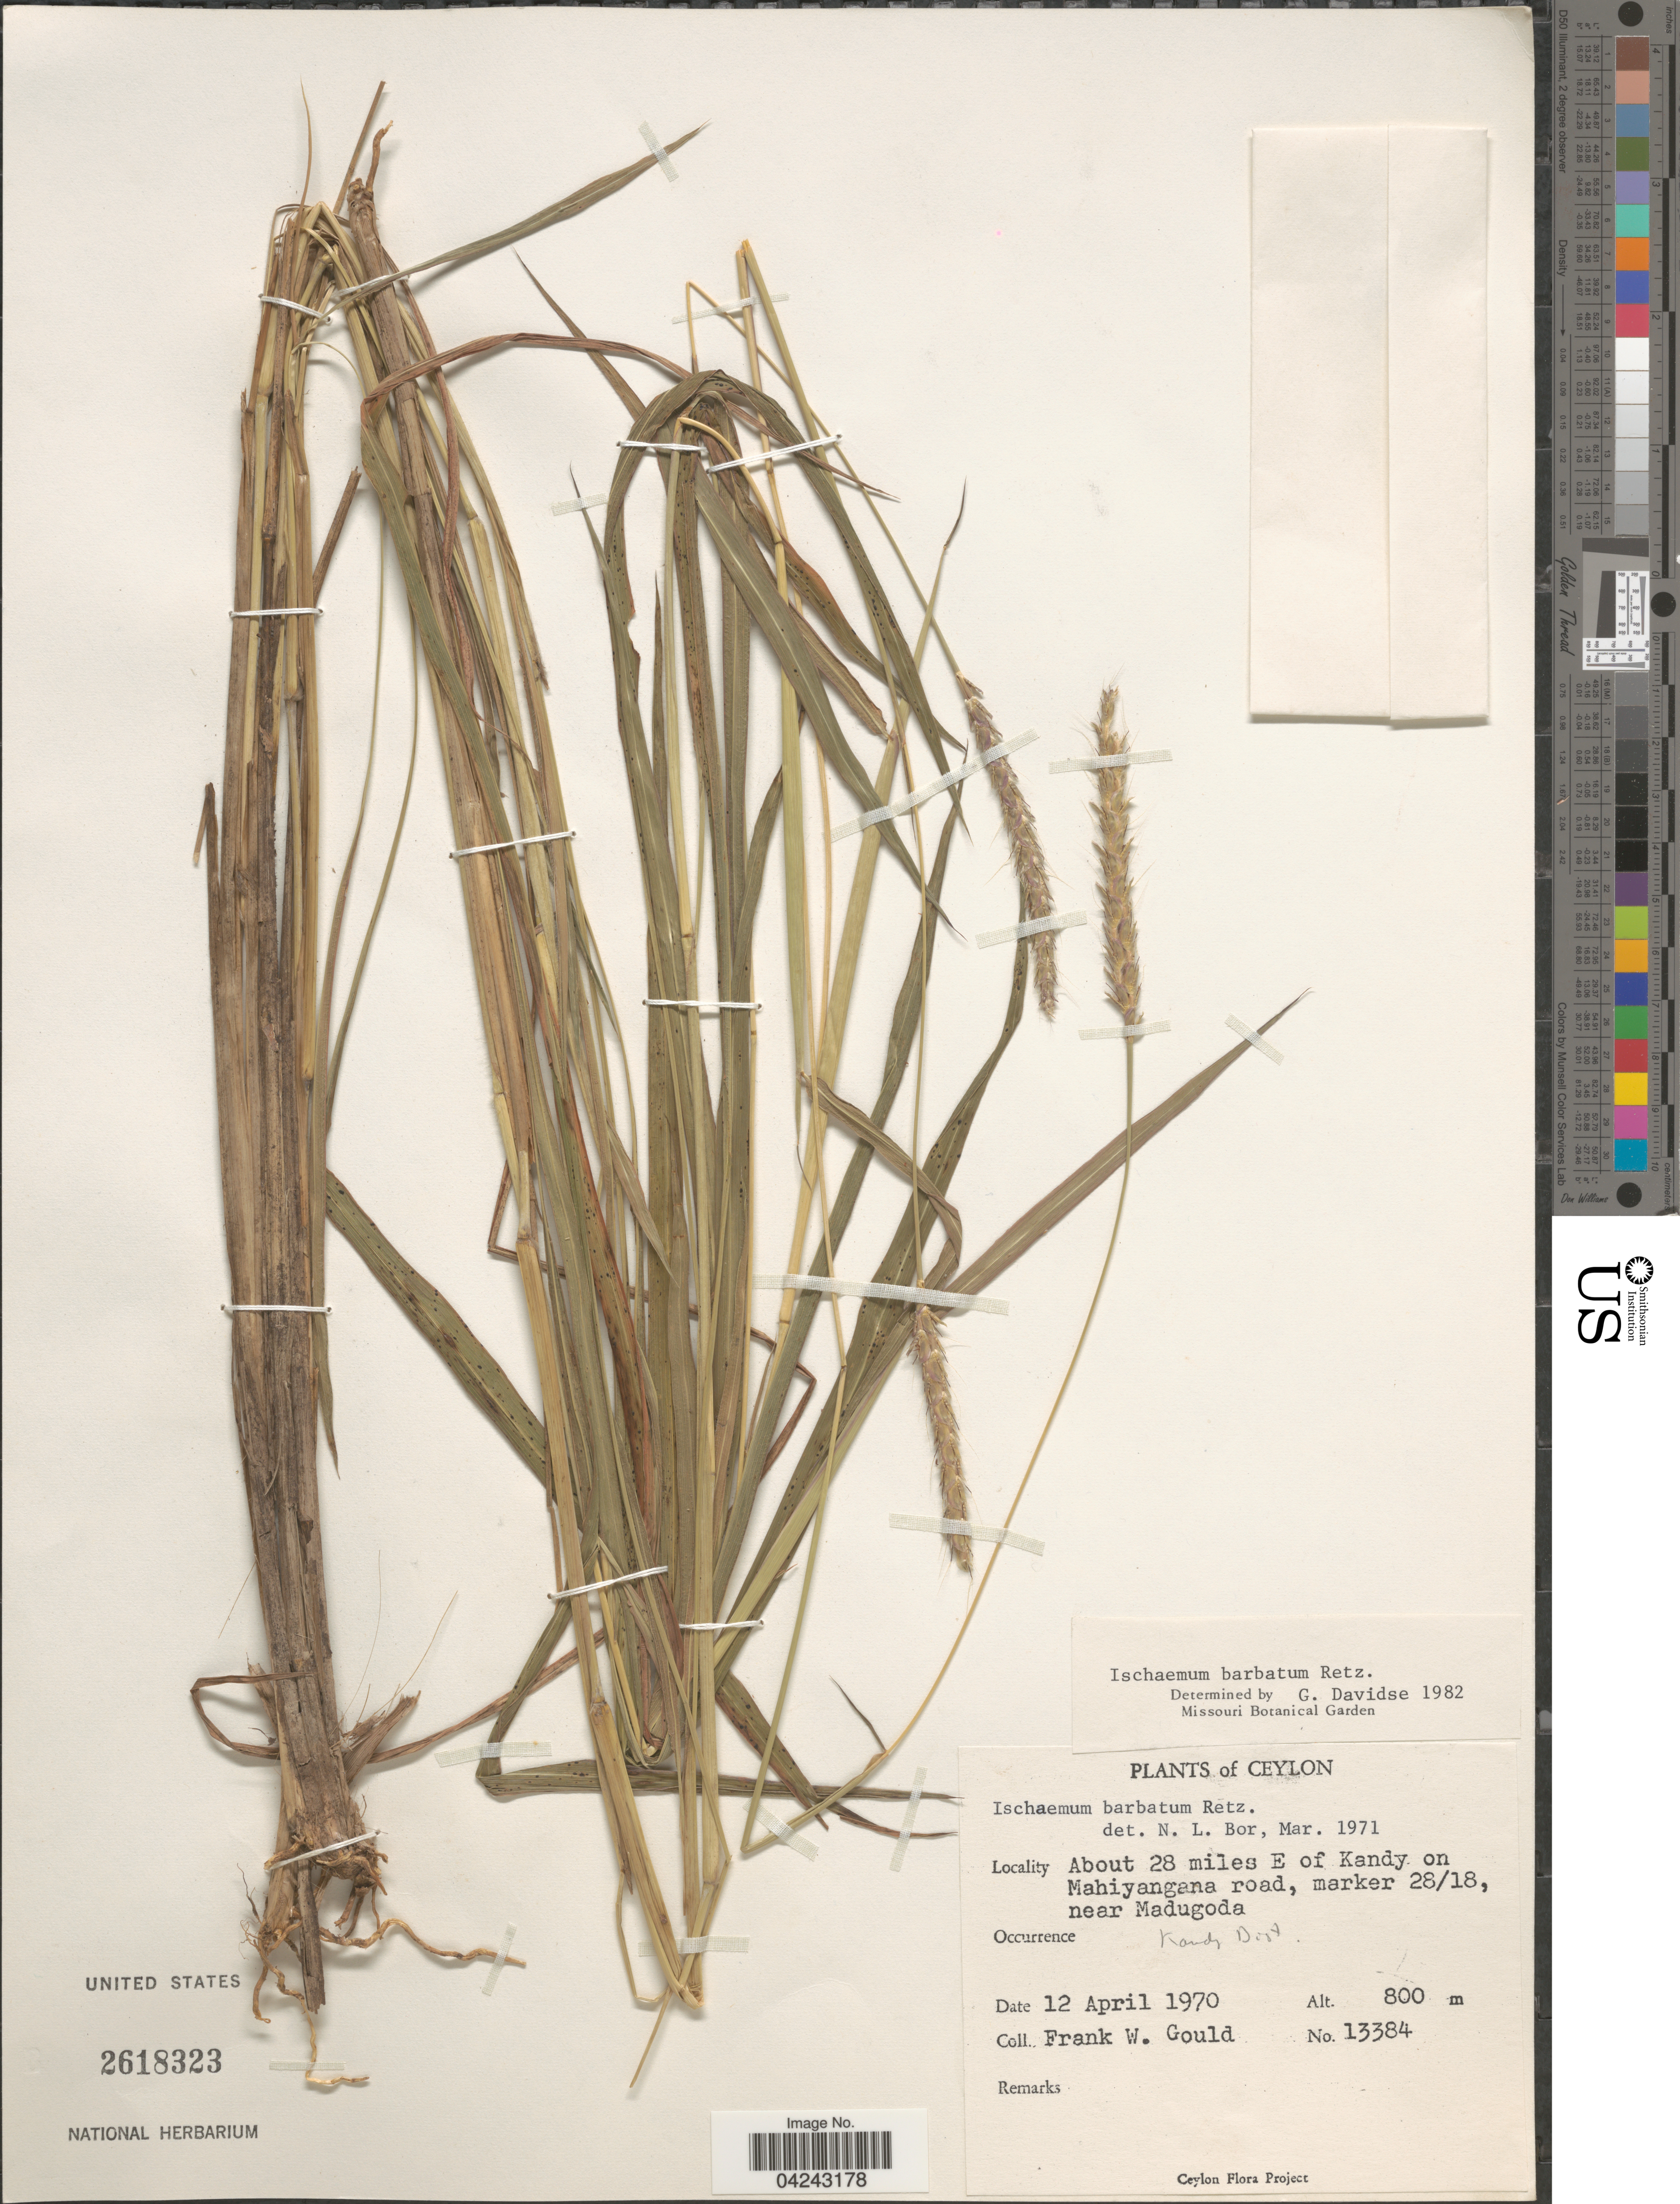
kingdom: Plantae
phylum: Tracheophyta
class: Liliopsida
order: Poales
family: Poaceae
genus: Ischaemum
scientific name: Ischaemum barbatum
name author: Blume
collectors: F. W. Gould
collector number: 13384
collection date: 1970-04-12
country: Sri Lanka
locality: Ceylon. About 28 miles E of Kandy on Mahiyangana road, marker 28/18, near Madugoda. Kandy Dist.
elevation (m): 800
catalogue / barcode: US 2618323